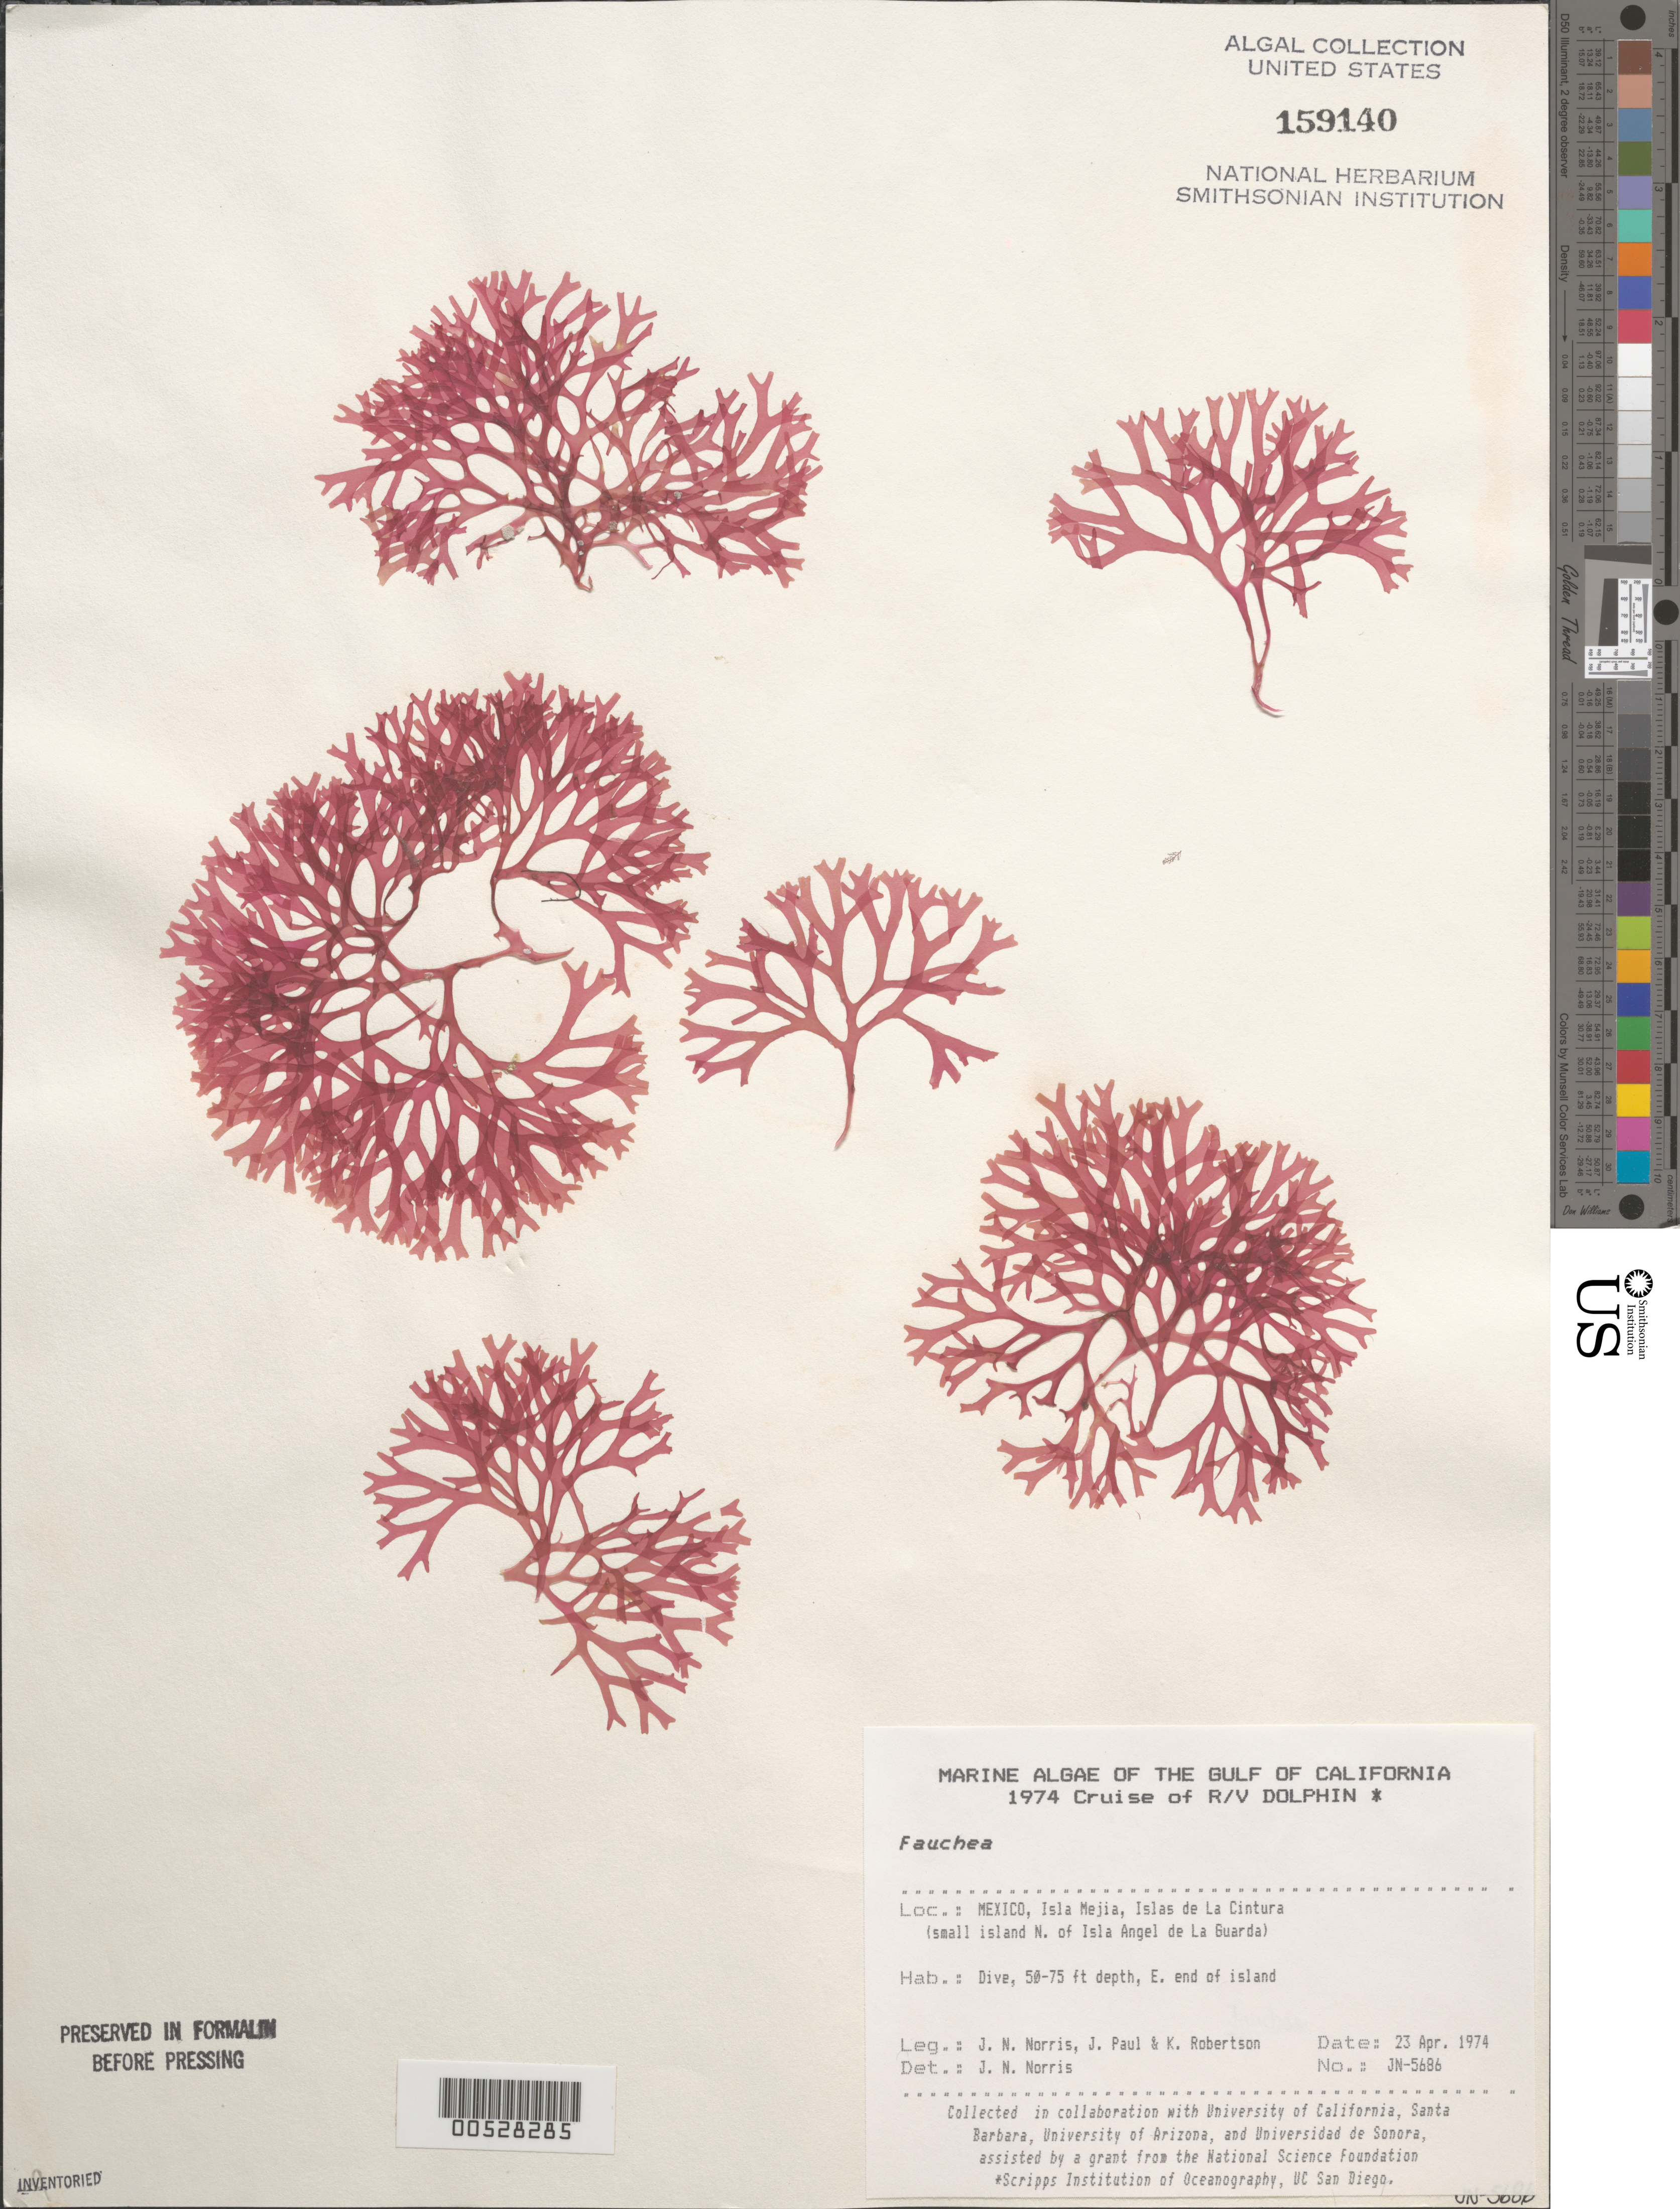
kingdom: Plantae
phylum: Rhodophyta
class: Florideophyceae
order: Rhodymeniales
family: Faucheaceae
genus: Gloiocladia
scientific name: Gloiocladia hoshawii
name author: (E.Y. Dawson) J.N. Norris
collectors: J. N. Norris, J. Paul & K. Robertson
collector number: JN-5686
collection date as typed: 23 Apr 1974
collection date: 1974-04-23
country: Mexico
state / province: Baja California Norte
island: Isla Mejia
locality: East end of island, off north end of Isla Angel de la Guarda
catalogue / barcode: US 159140